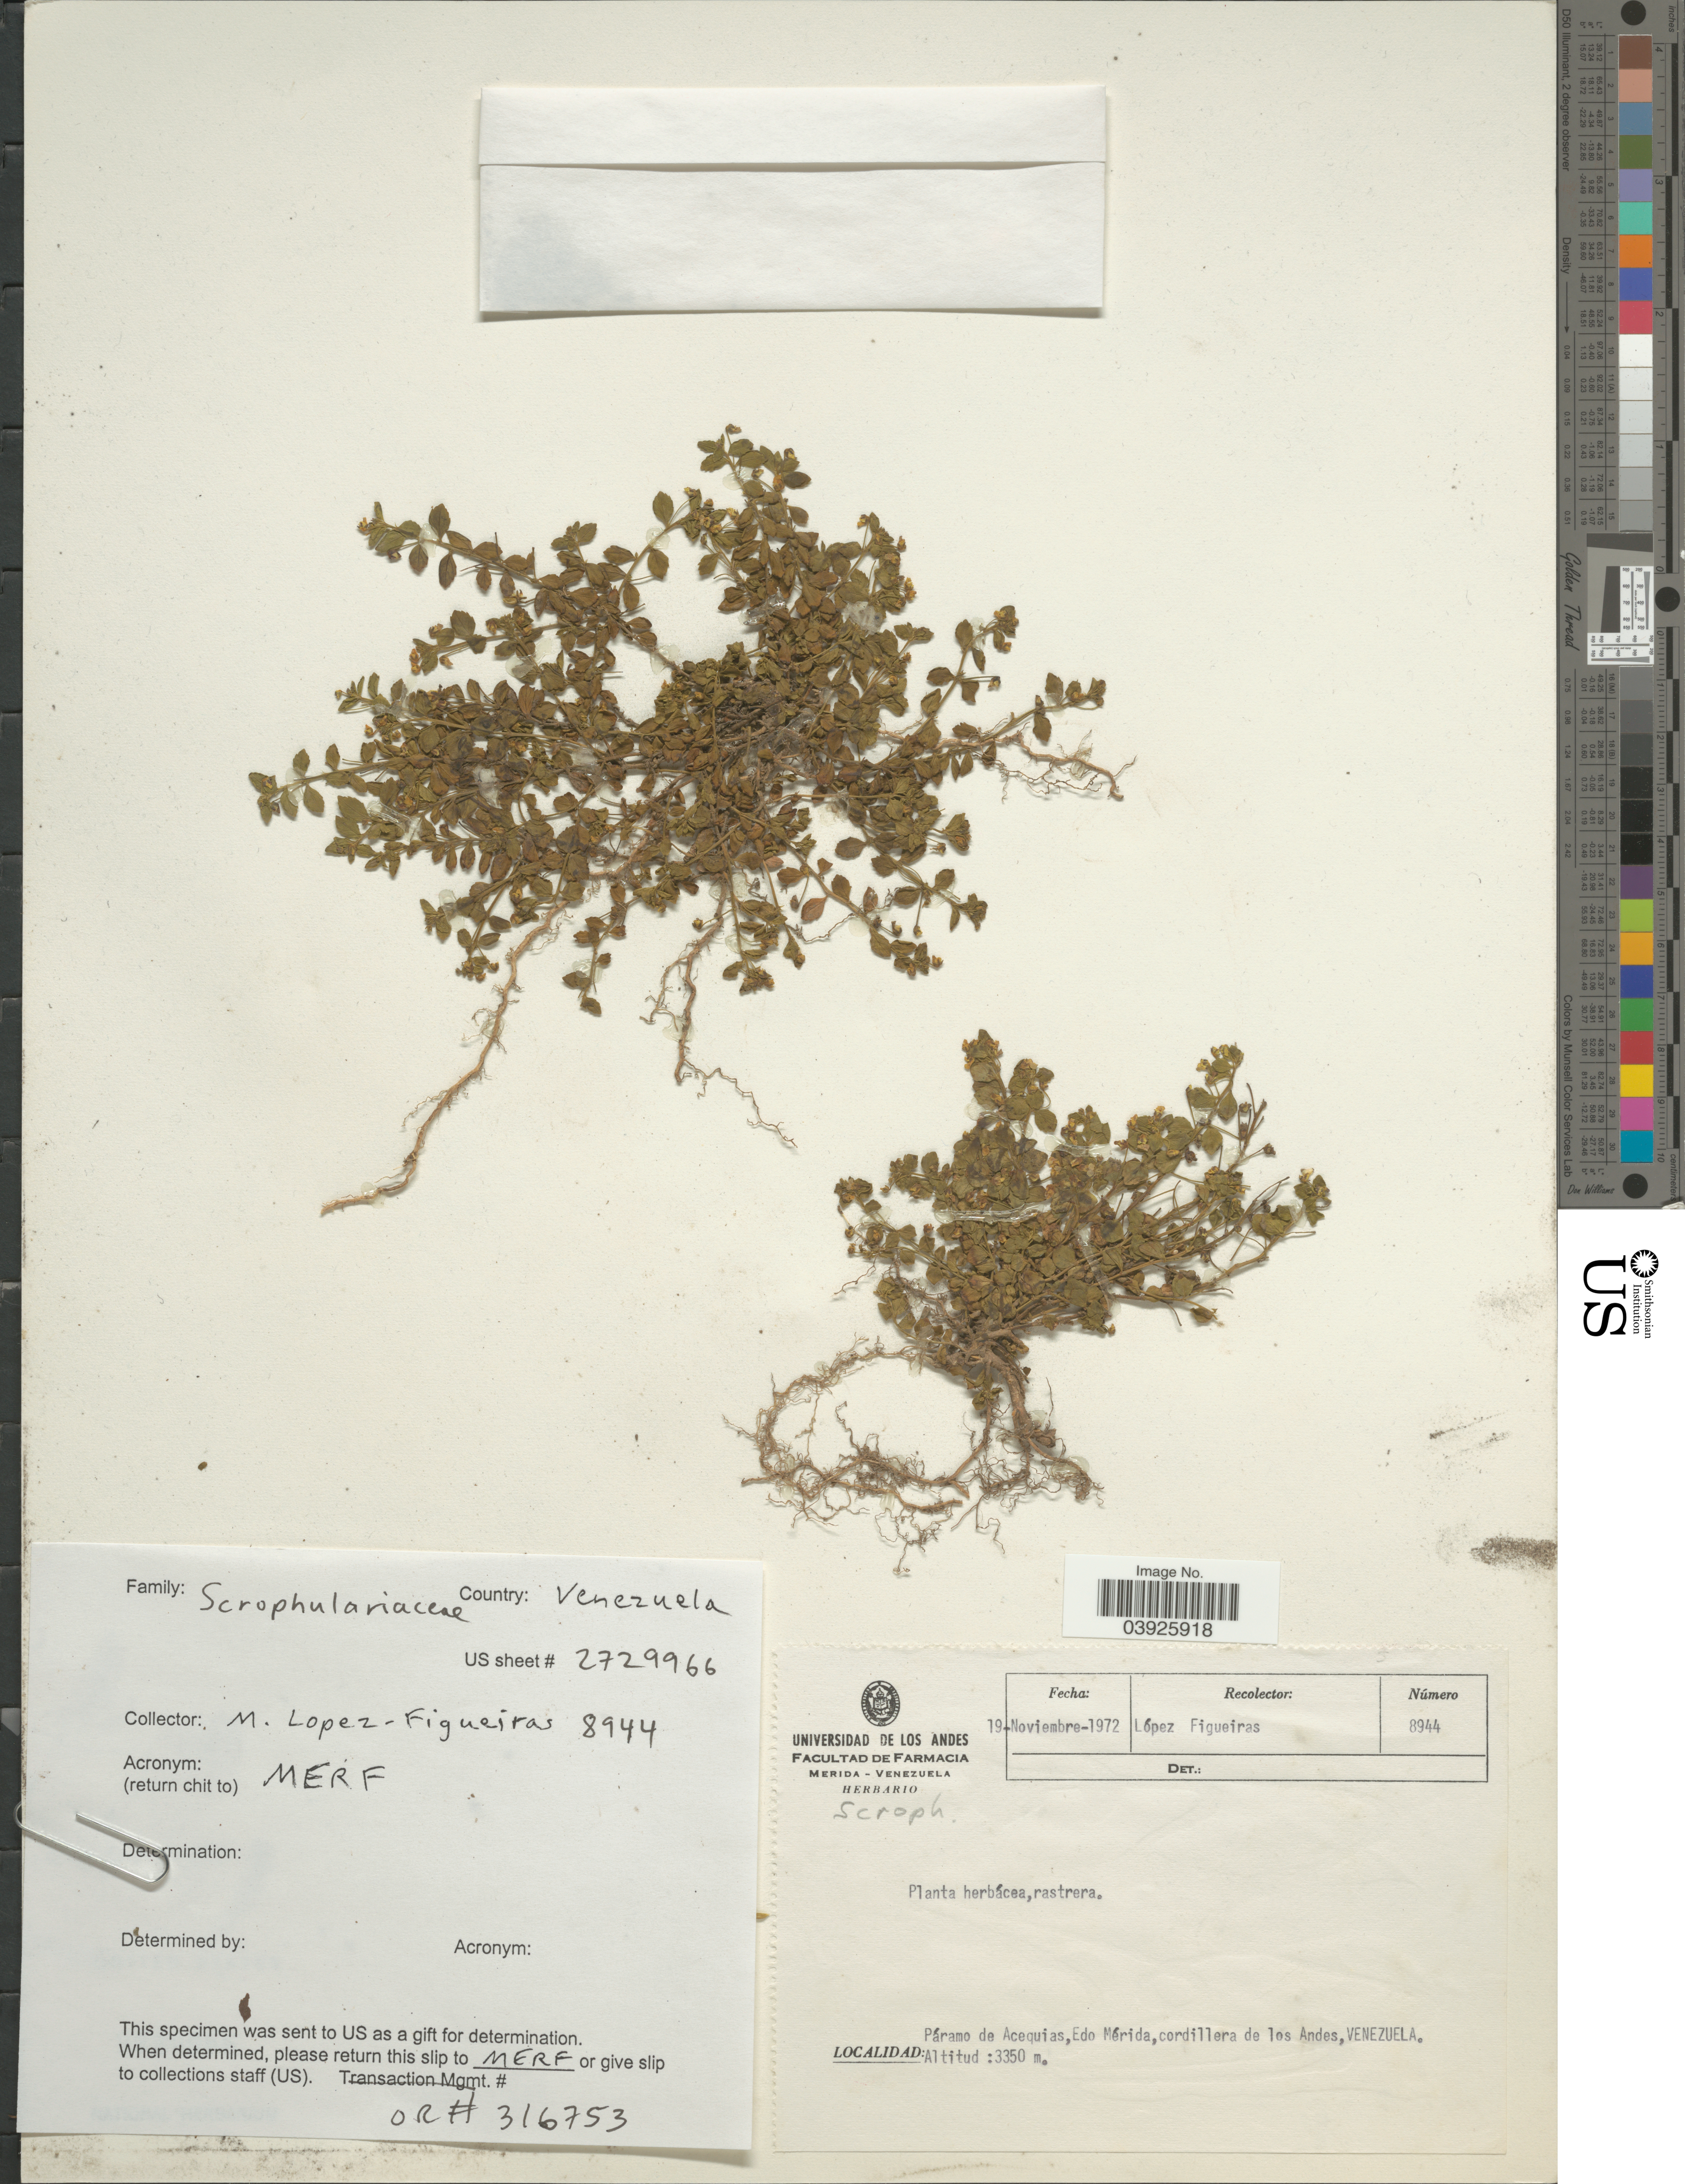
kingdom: Plantae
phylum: Tracheophyta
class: Magnoliopsida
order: Lamiales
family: Scrophulariaceae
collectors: M. Lopéz-F.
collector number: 8944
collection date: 1972-11-19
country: Venezuela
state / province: Merida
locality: Páramo de Acequias, Edo Mérida, cordillera de los Andes.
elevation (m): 3350